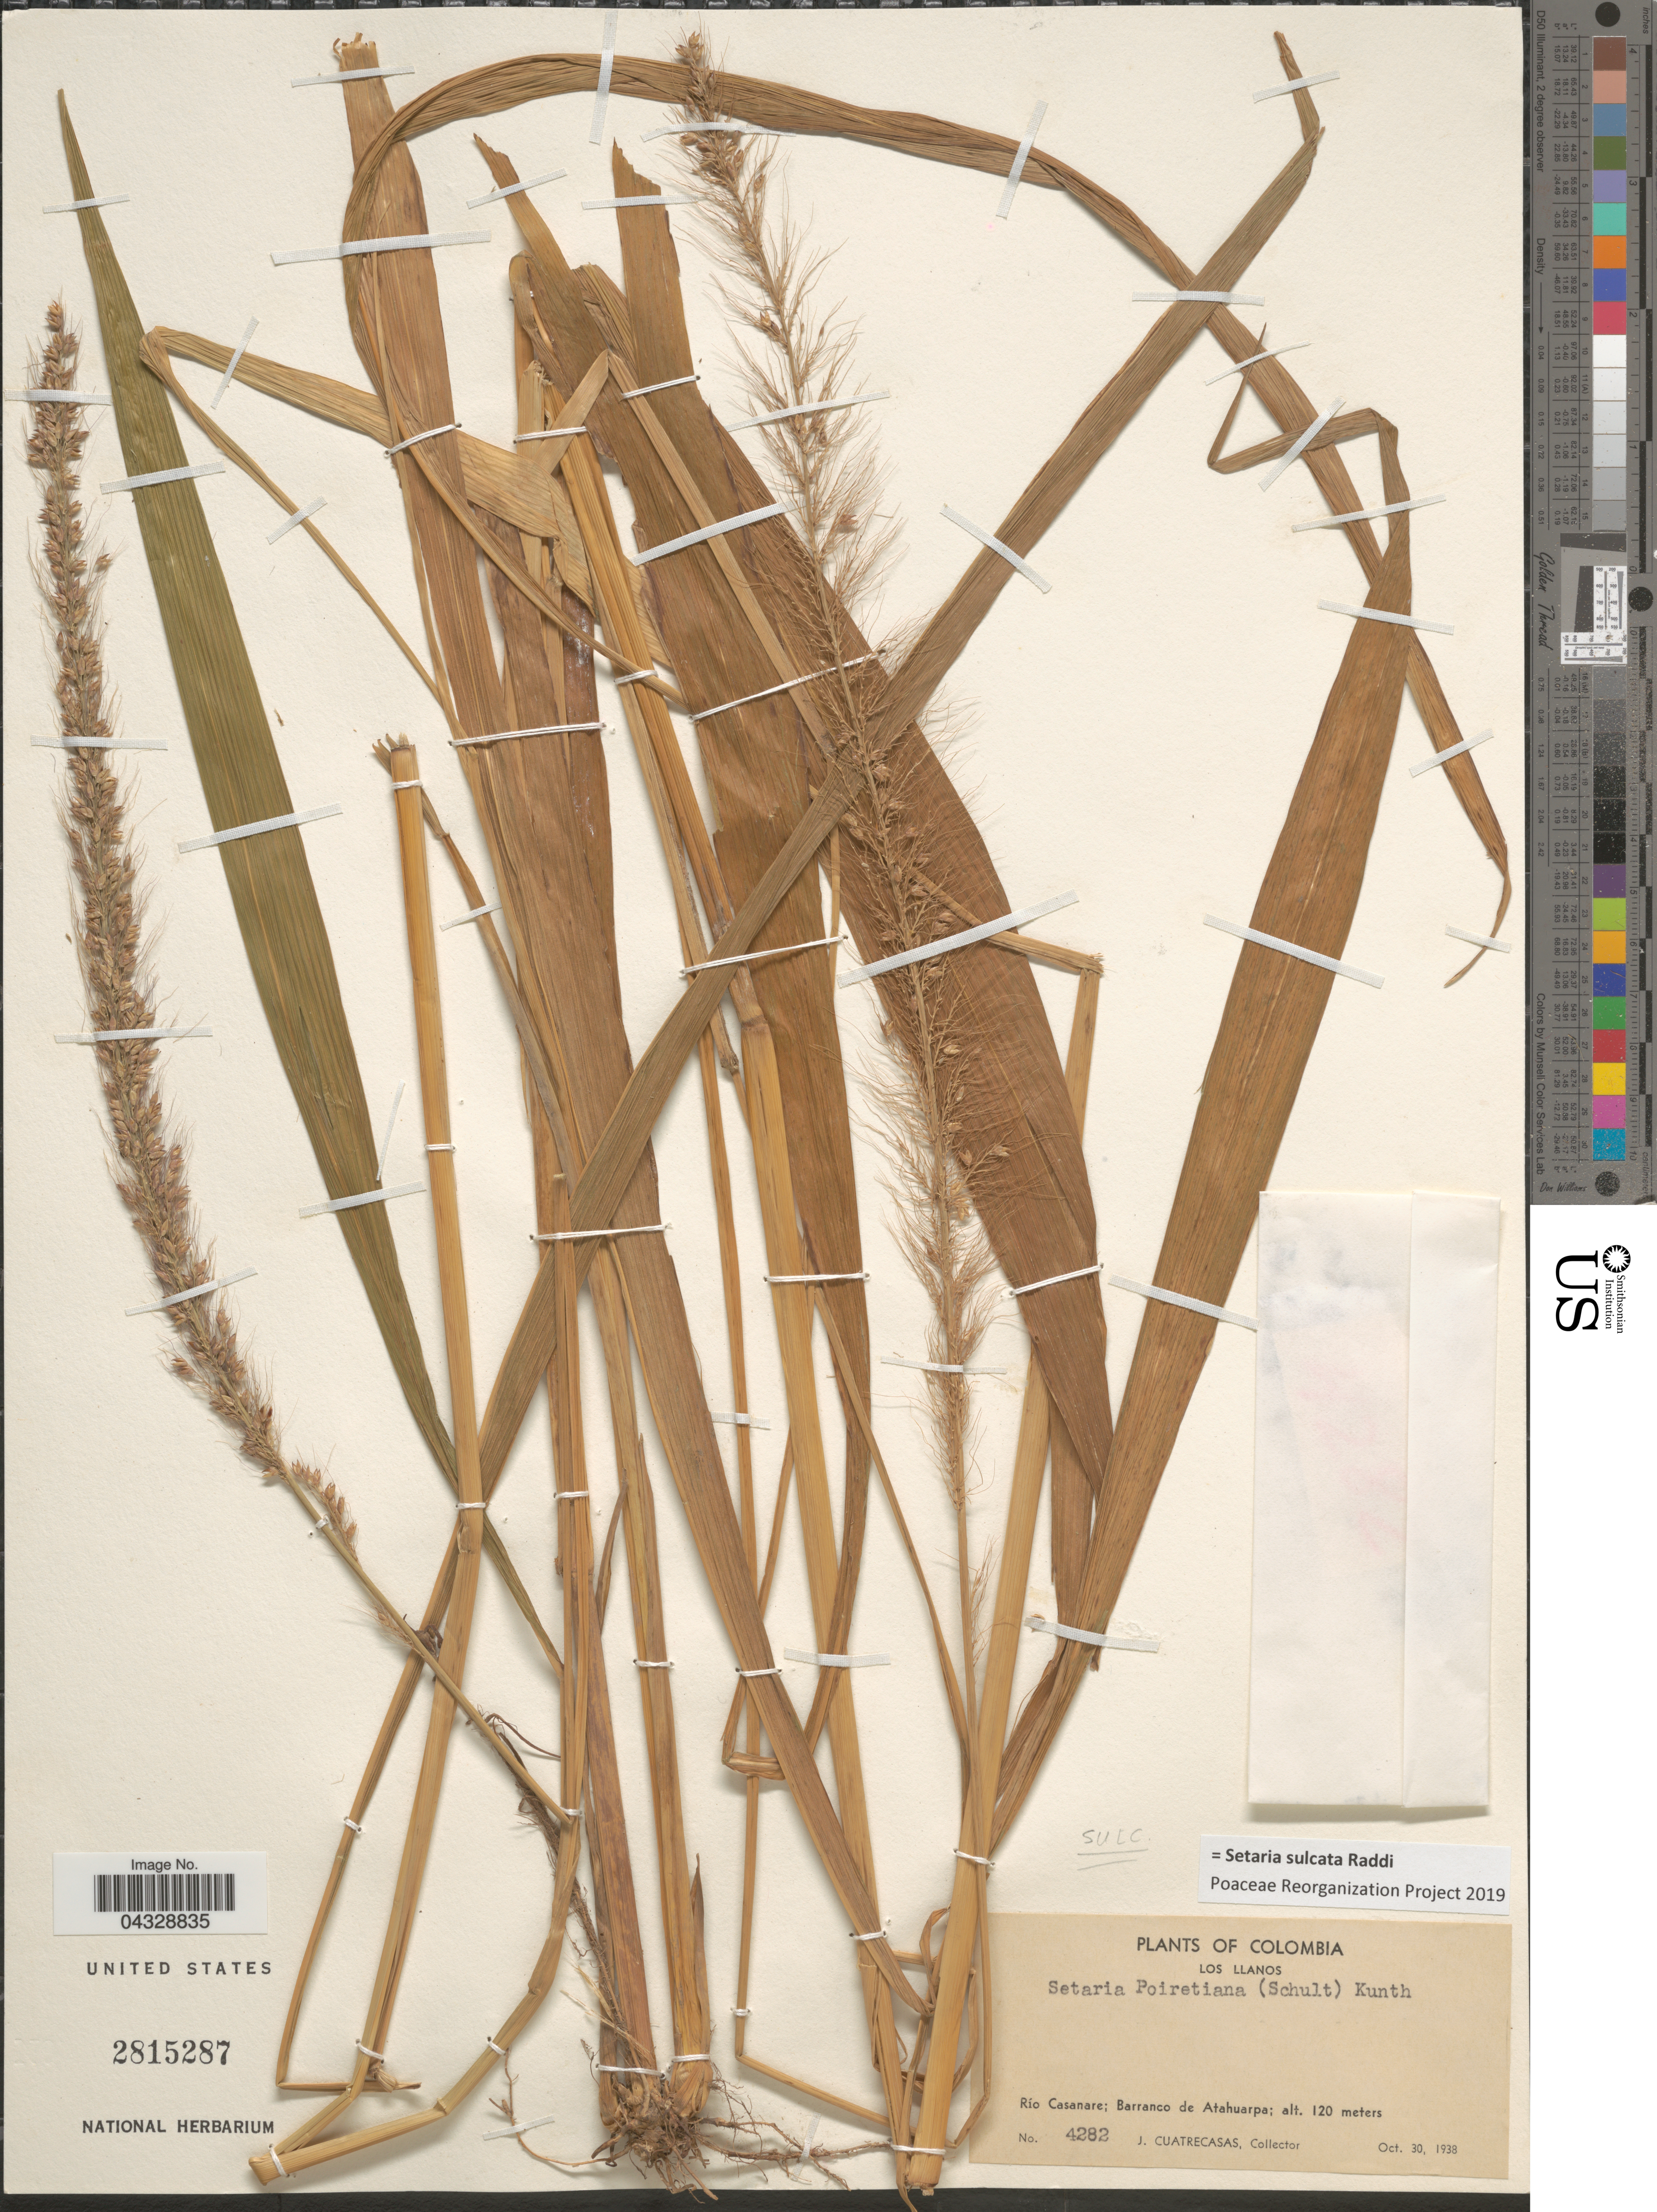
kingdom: Plantae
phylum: Tracheophyta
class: Liliopsida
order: Poales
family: Poaceae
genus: Setaria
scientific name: Setaria sulcata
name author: Raddi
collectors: J. Cuatrecasas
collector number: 4282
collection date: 1938-10-30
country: Colombia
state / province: Casanare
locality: Los Llanos. Río Casanare; Barranco de Atahuarpa.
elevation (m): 120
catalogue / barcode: US 2815287